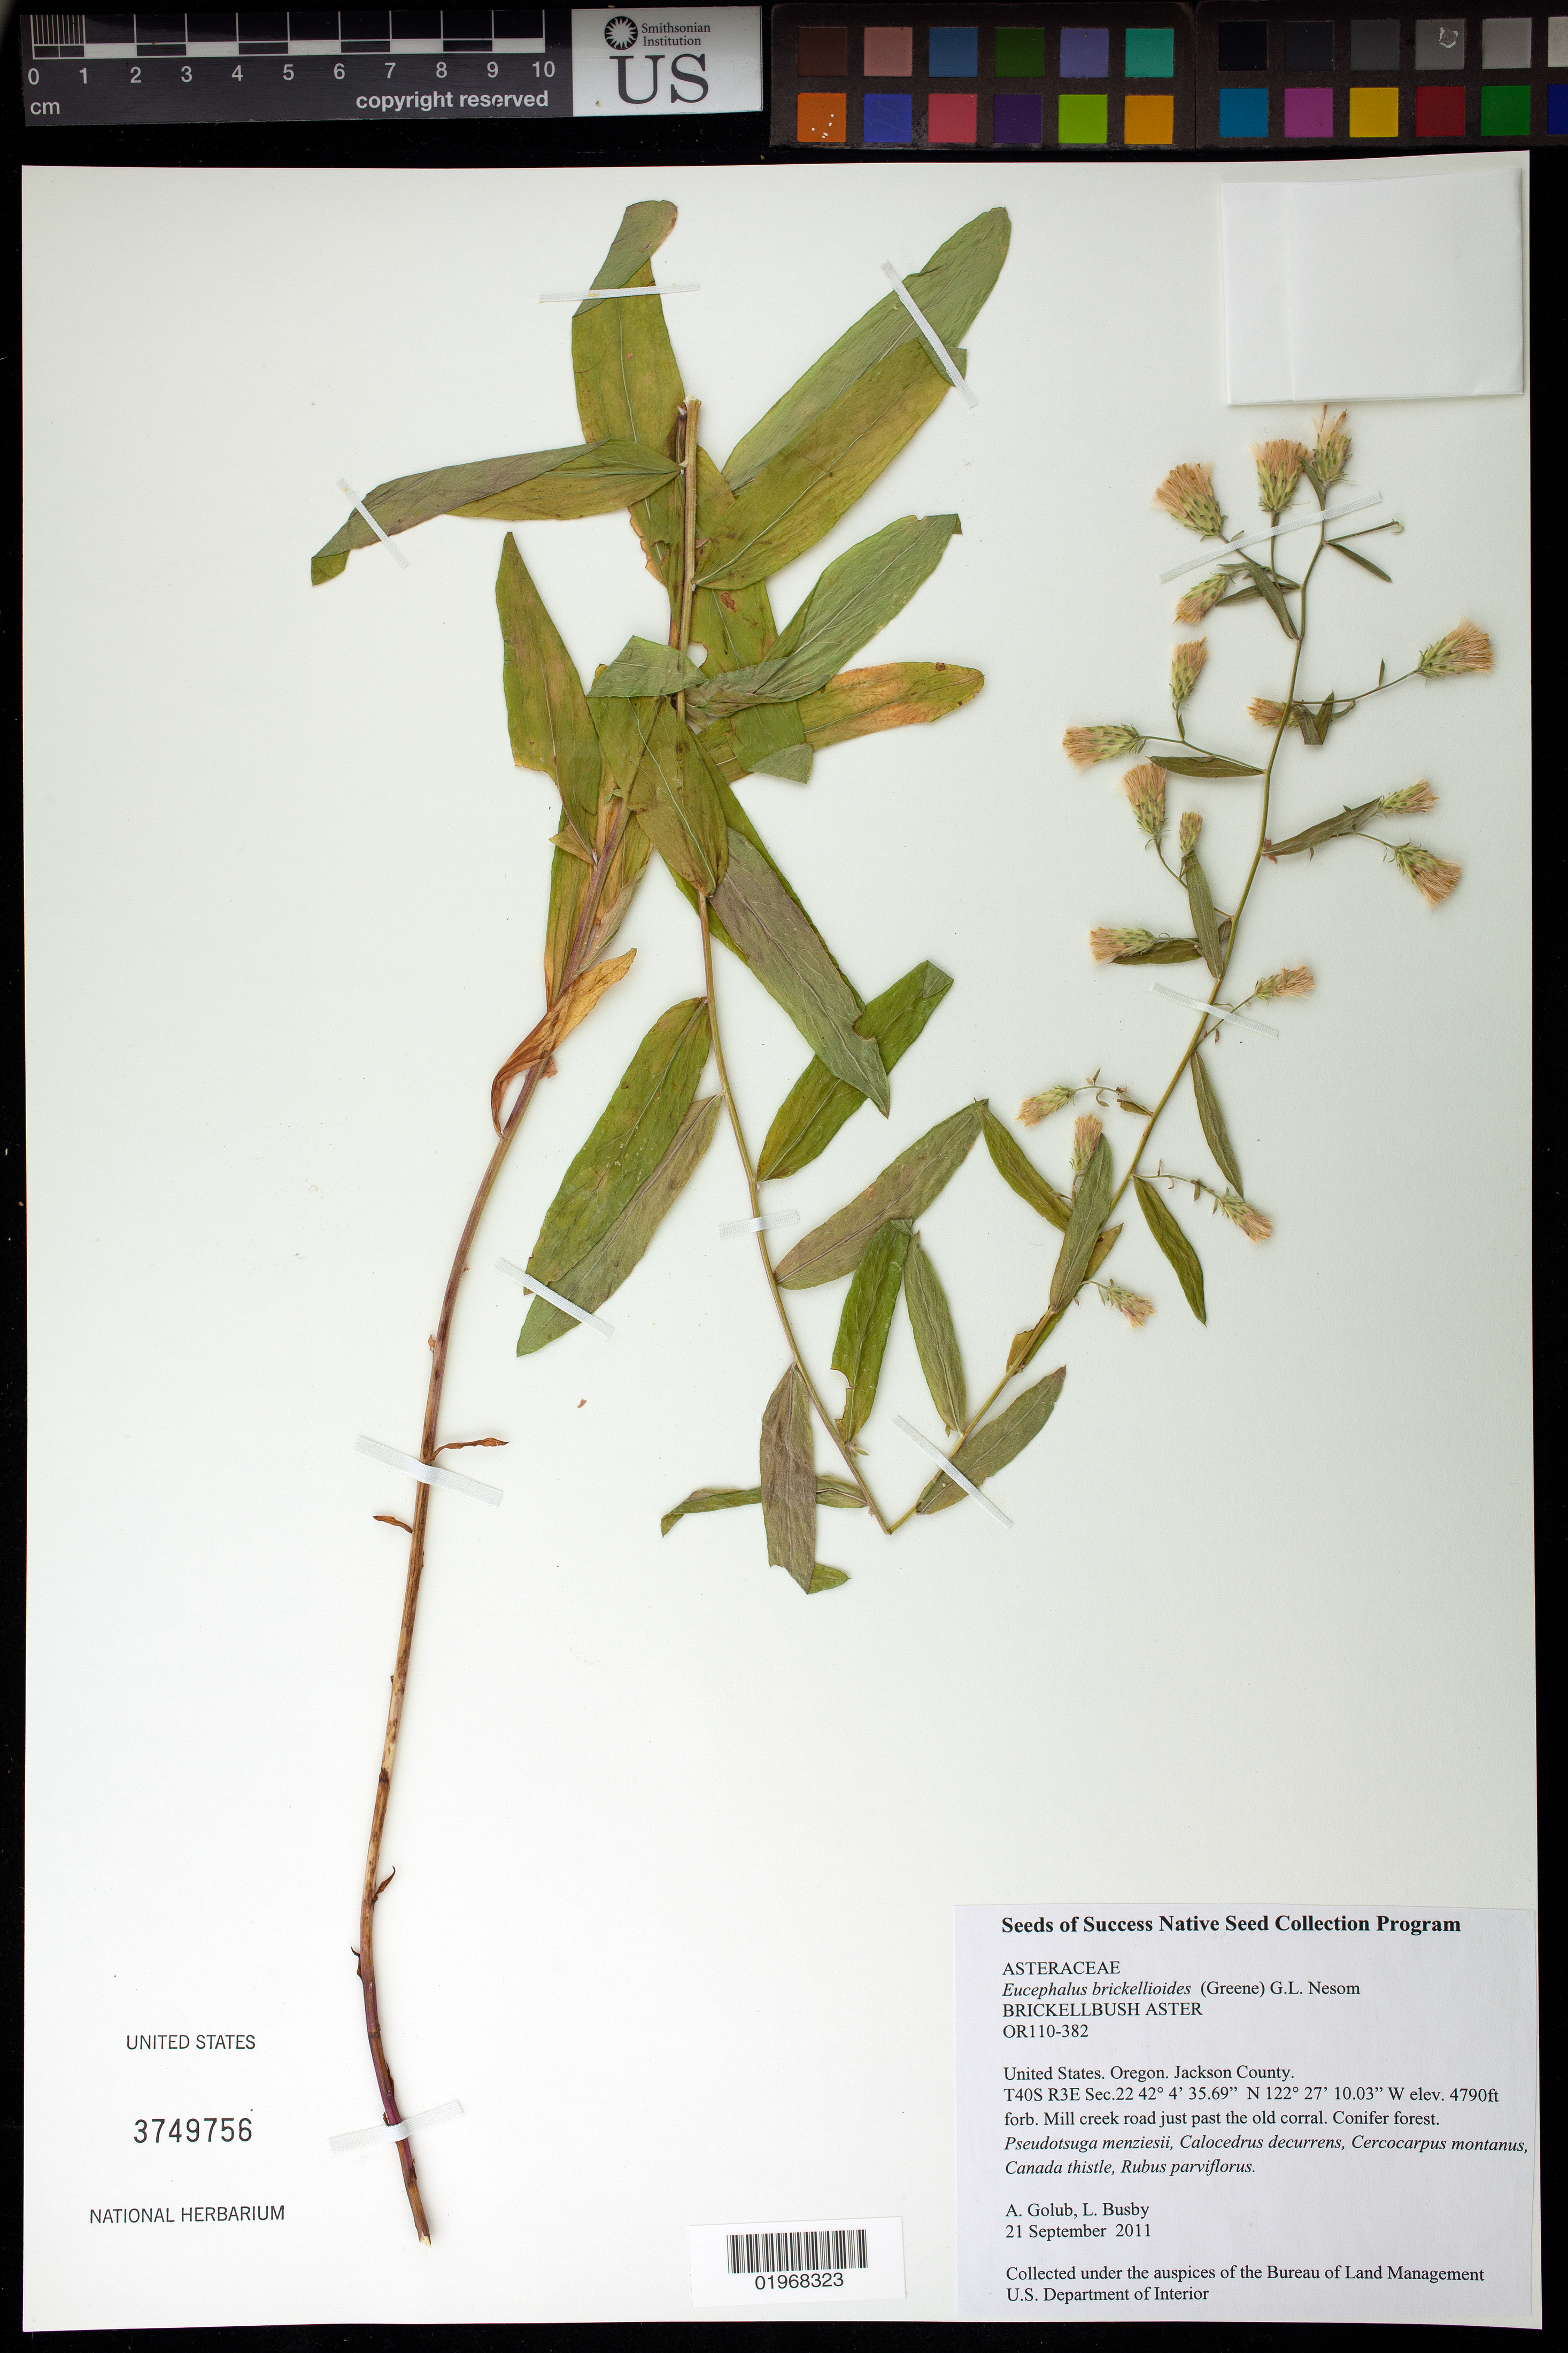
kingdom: Plantae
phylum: Tracheophyta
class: Magnoliopsida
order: Asterales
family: Asteraceae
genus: Eucephalus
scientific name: Eucephalus brickellioides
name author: G.L. Nesom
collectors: A. Golub & L. Busby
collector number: OR110-382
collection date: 2011-09-21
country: United States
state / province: Oregon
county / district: Jackson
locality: Mill Creek road just past the old corral.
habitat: Conifer forest. With Canada thistle, Rubus parviflorus, ect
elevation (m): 1460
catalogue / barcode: US 3749756